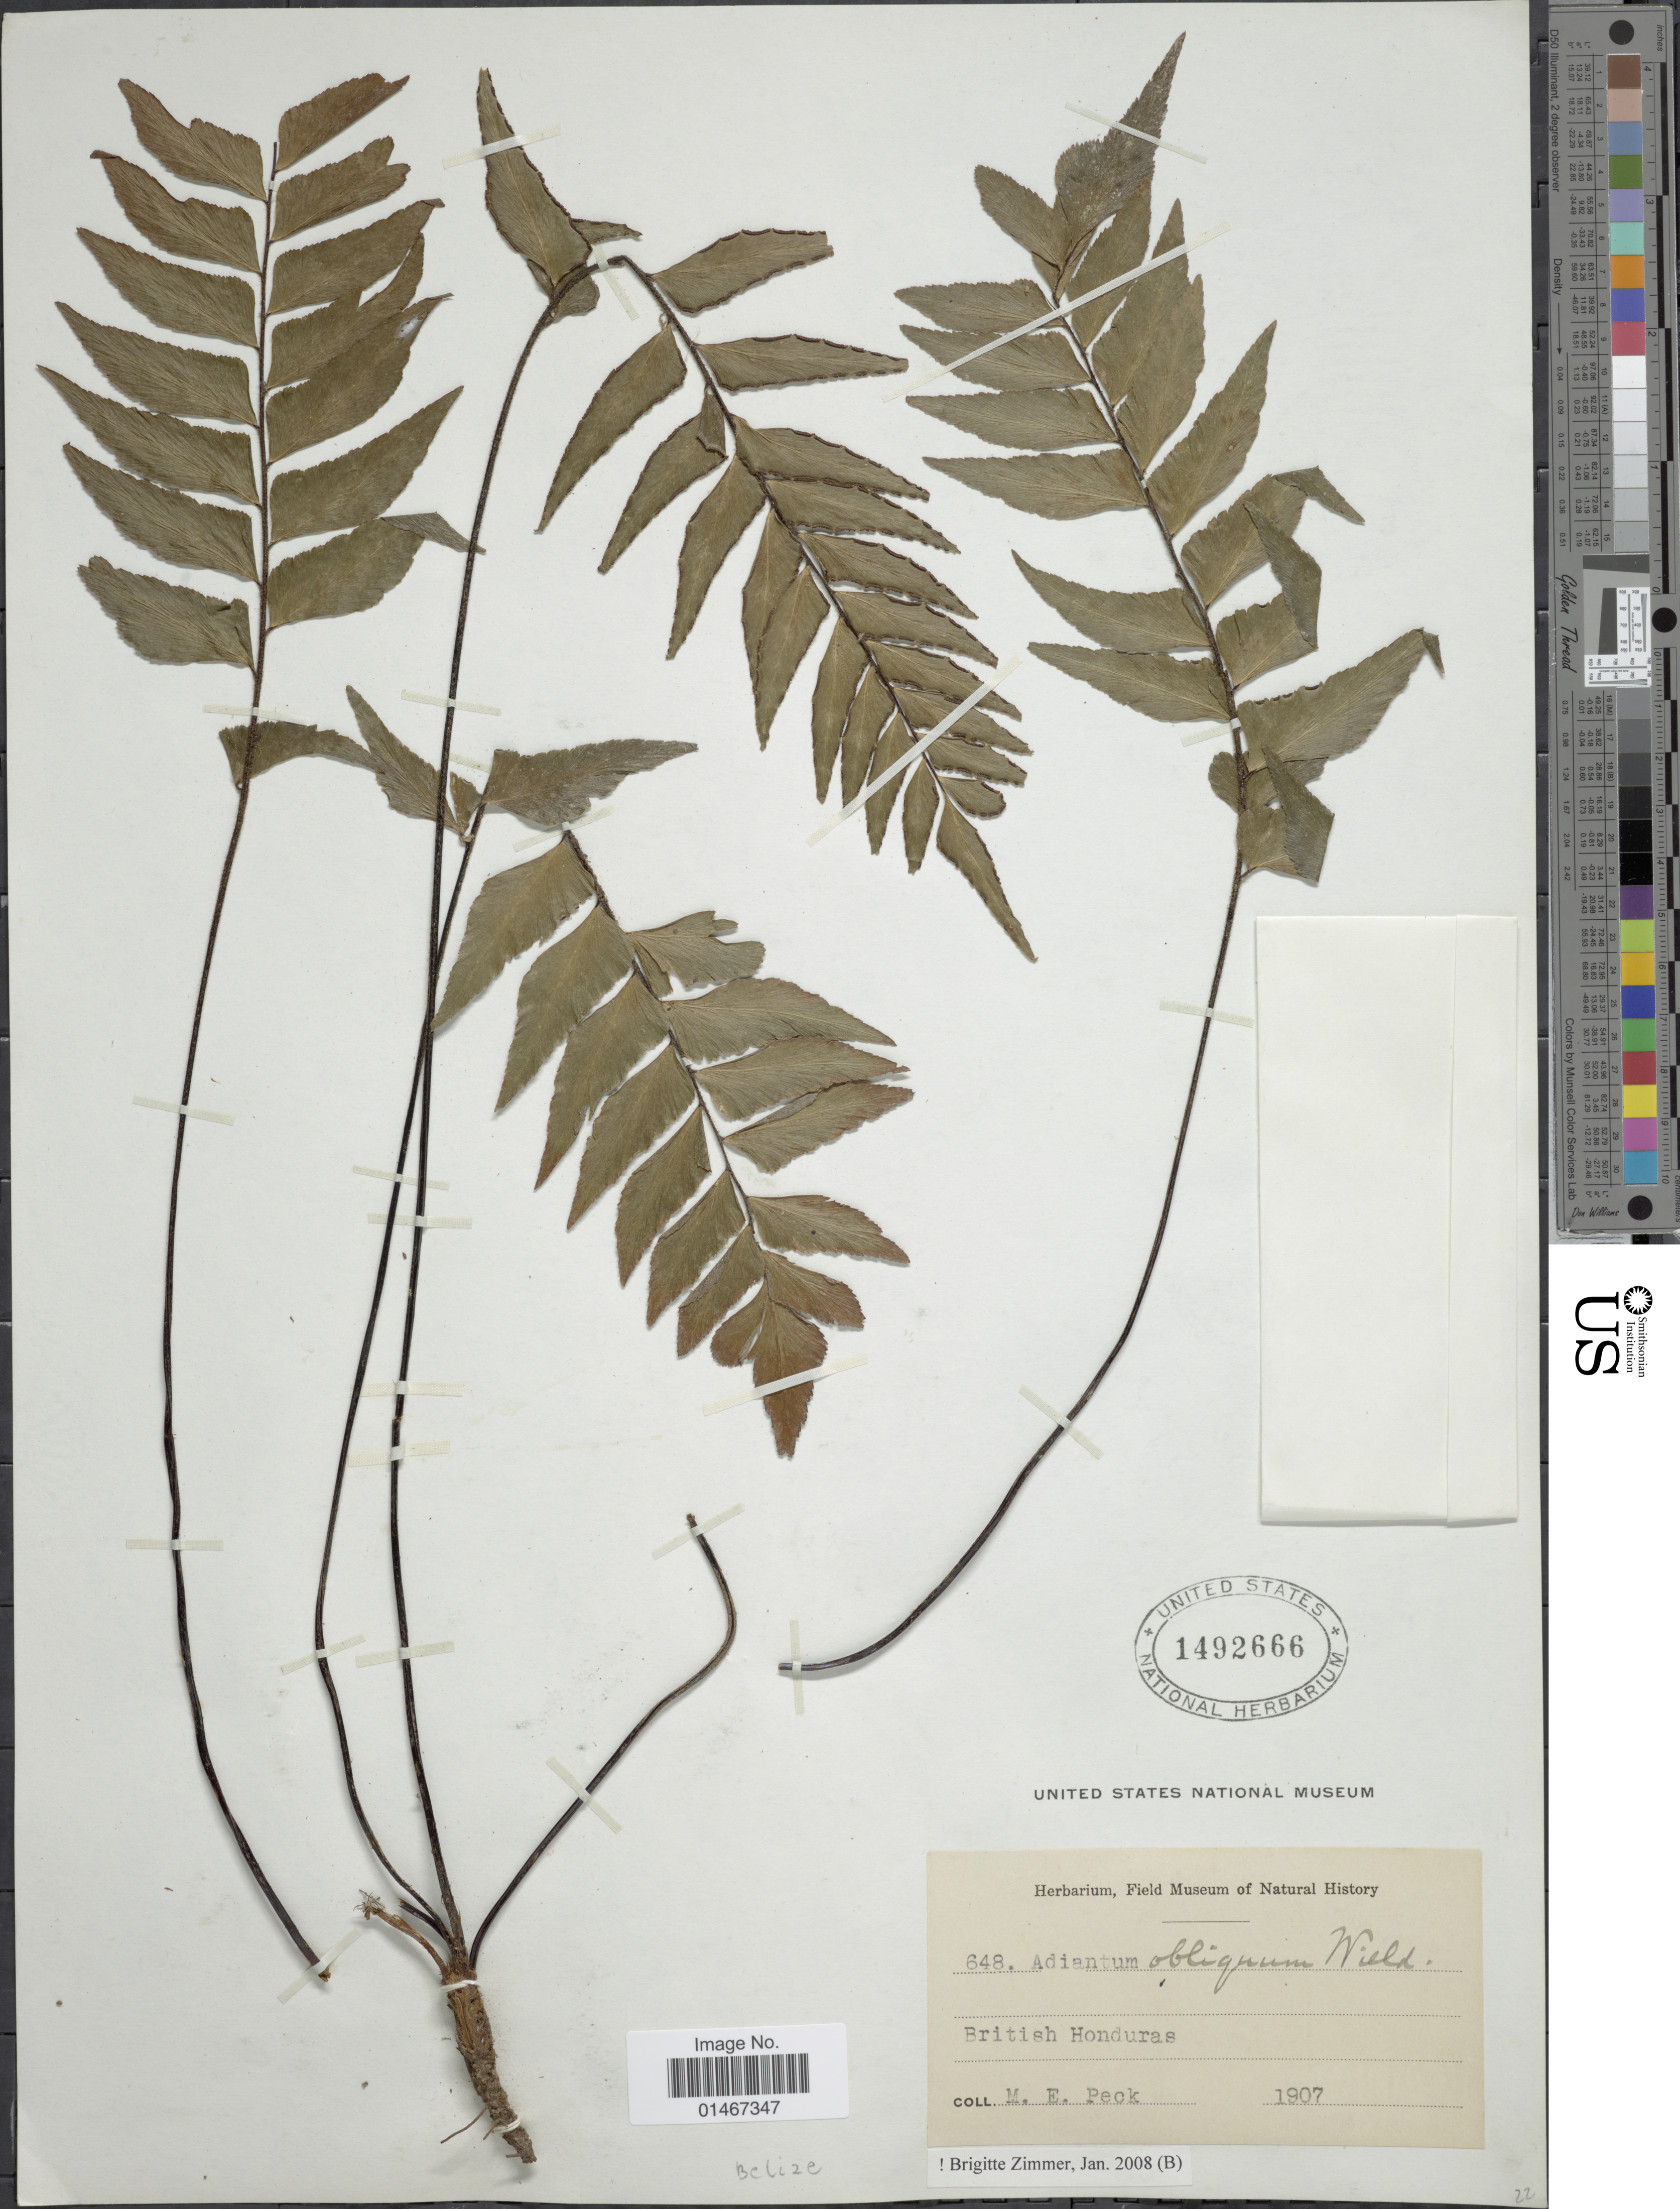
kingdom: Plantae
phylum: Tracheophyta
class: Polypodiopsida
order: Polypodiales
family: Pteridaceae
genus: Adiantum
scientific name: Adiantum obliquum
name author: Willd.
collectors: M. E. Peck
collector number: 648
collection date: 1907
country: Belize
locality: British Honduras.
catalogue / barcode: US 1492666